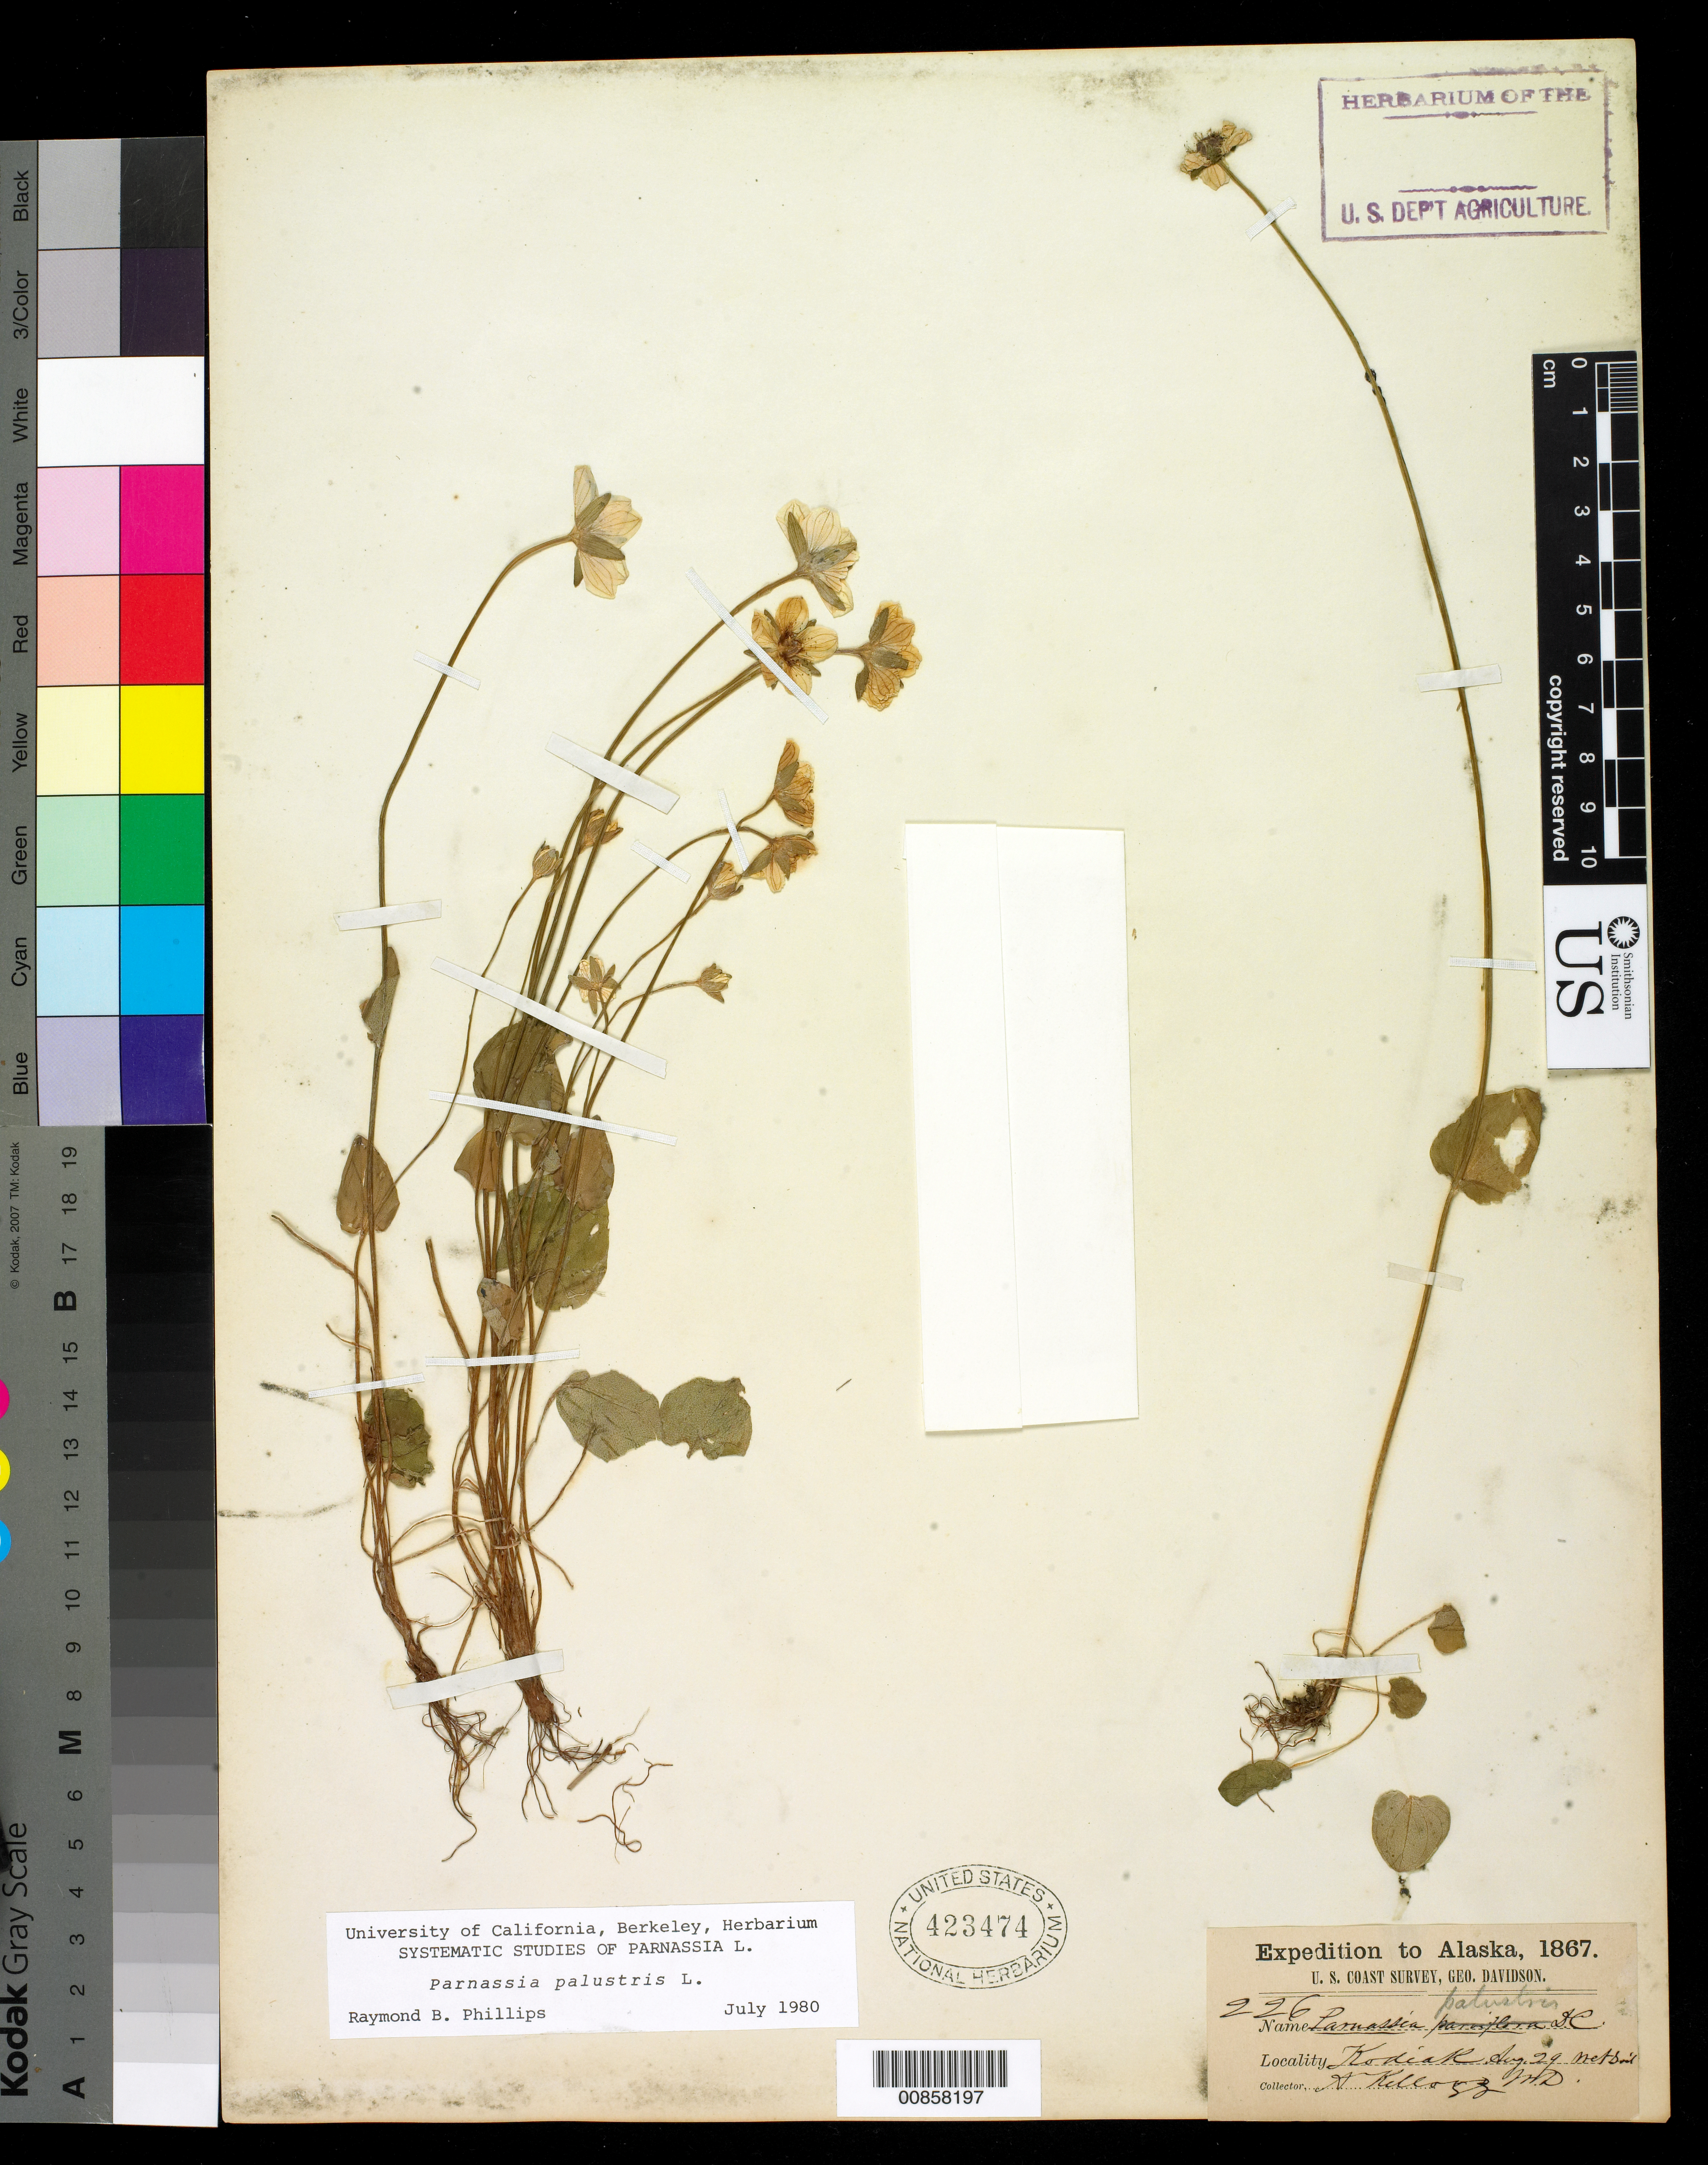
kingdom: Plantae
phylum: Tracheophyta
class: Magnoliopsida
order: Celastrales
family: Parnassiaceae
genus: Parnassia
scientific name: Parnassia palustris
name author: L.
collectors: A. Kellogg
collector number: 226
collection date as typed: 29 Aug 1867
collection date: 1867-08-29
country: United States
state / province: Alaska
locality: Kodiak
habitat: Wet soil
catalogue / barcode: US 423474